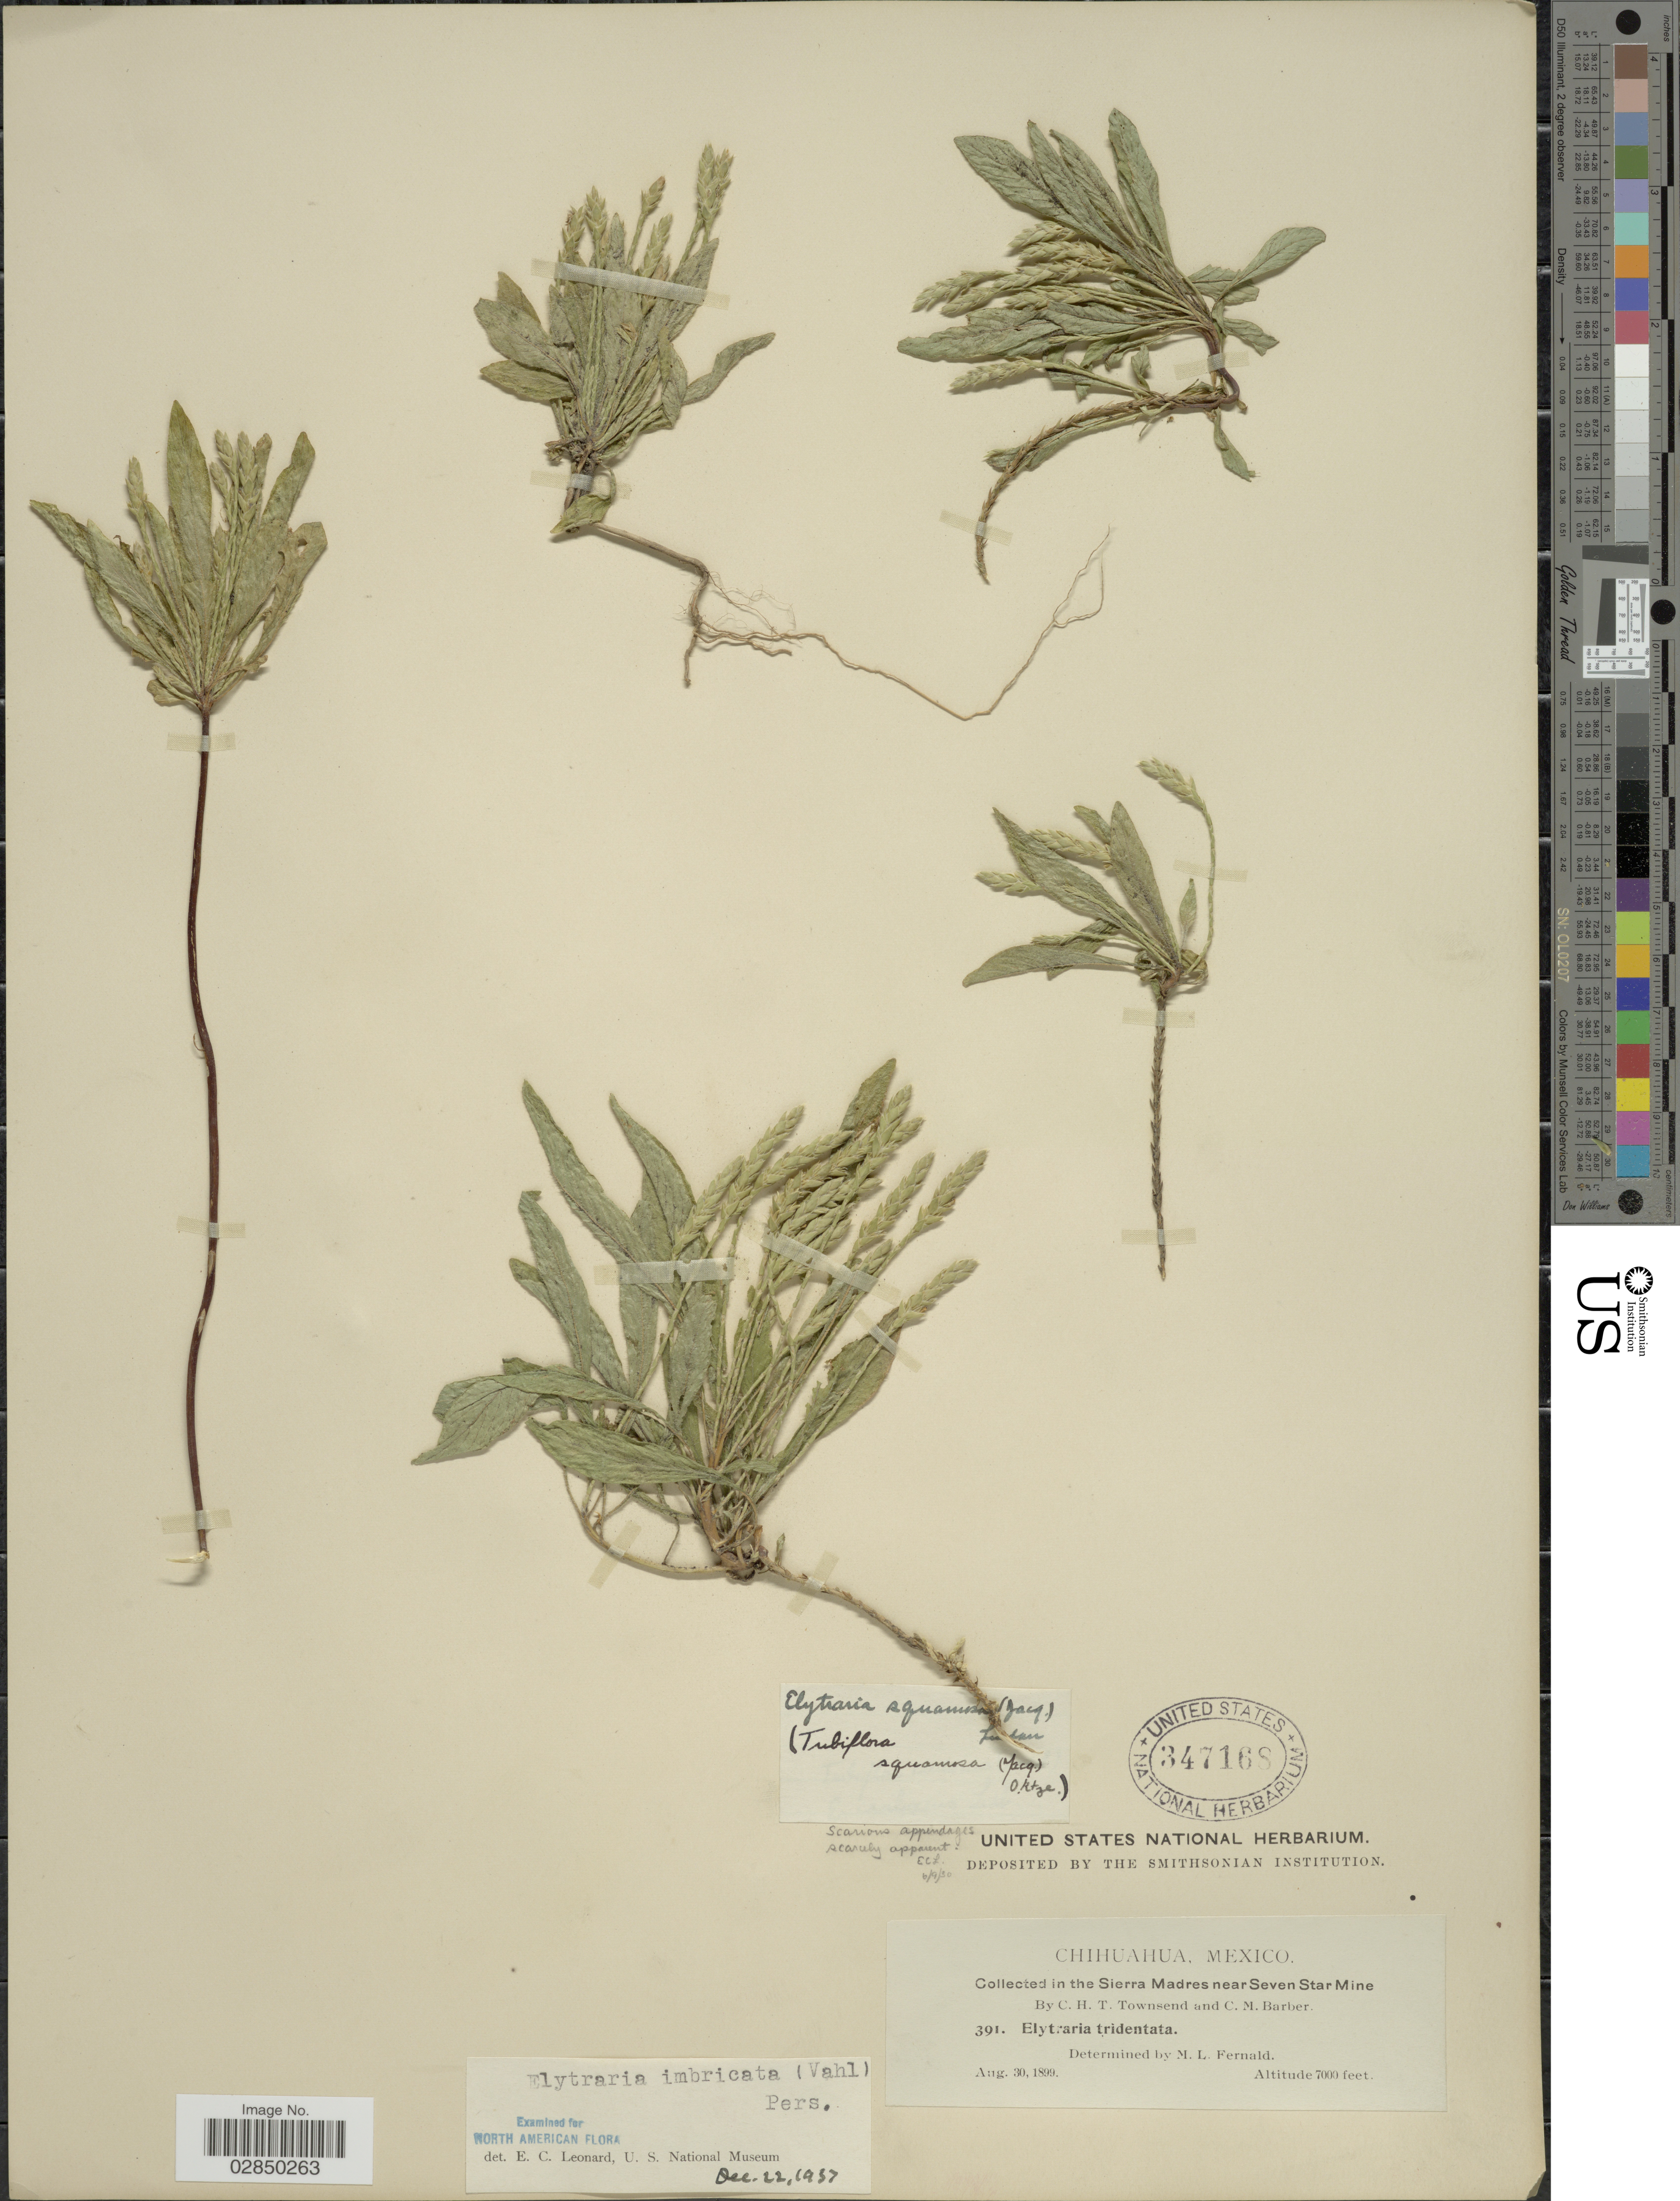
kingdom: Plantae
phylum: Tracheophyta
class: Magnoliopsida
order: Lamiales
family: Acanthaceae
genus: Elytraria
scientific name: Elytraria imbricata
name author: (Vahl) Pers.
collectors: C. H. T. Townsend & C. Barber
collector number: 391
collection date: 1899-08-30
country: Mexico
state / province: Chihuahua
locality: Sierra Madres near Seven Star Mine.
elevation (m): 2134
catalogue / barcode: US 347168